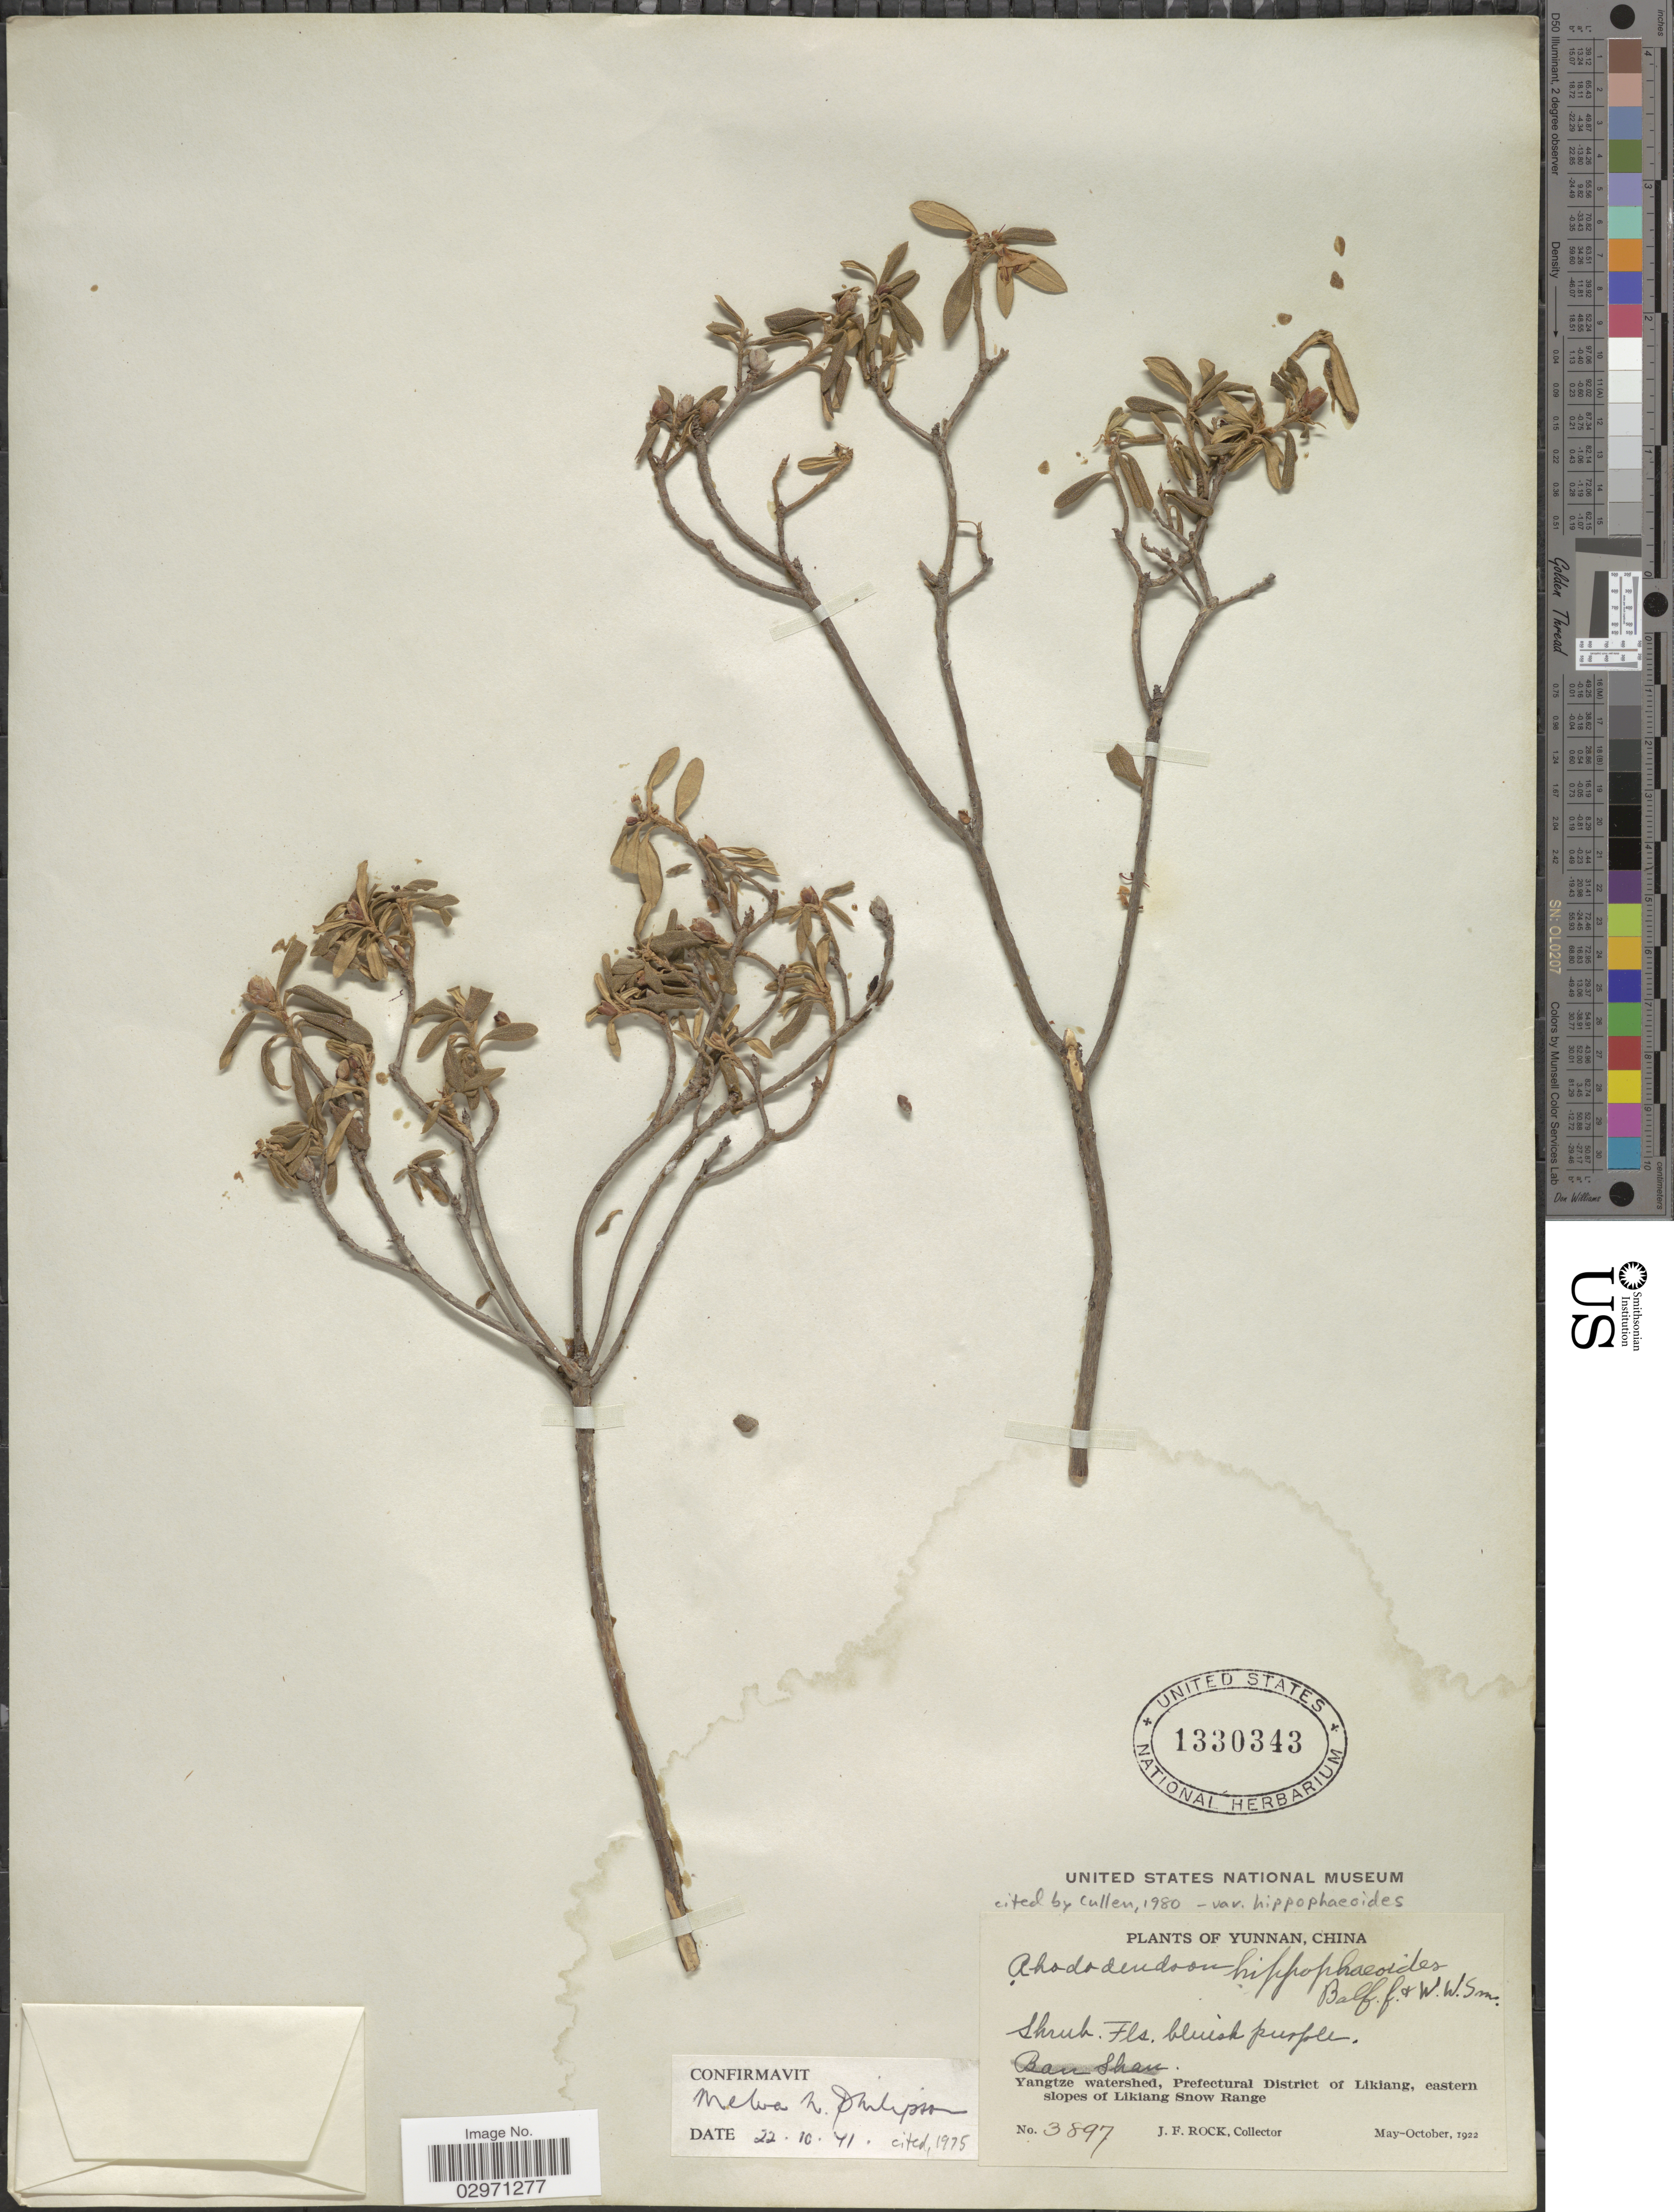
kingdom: Plantae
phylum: Tracheophyta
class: Magnoliopsida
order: Ericales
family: Ericaceae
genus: Rhododendron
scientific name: Rhododendron hippophaeoides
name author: Balf. f. & W.W. Sm.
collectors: J. Rock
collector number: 3897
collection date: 1922-05/1922-10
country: China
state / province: Yunnan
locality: Yangtze watershed, Prefectural District of Likiang, eastern slopes of Likiang Snow Range.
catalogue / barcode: US 1330343